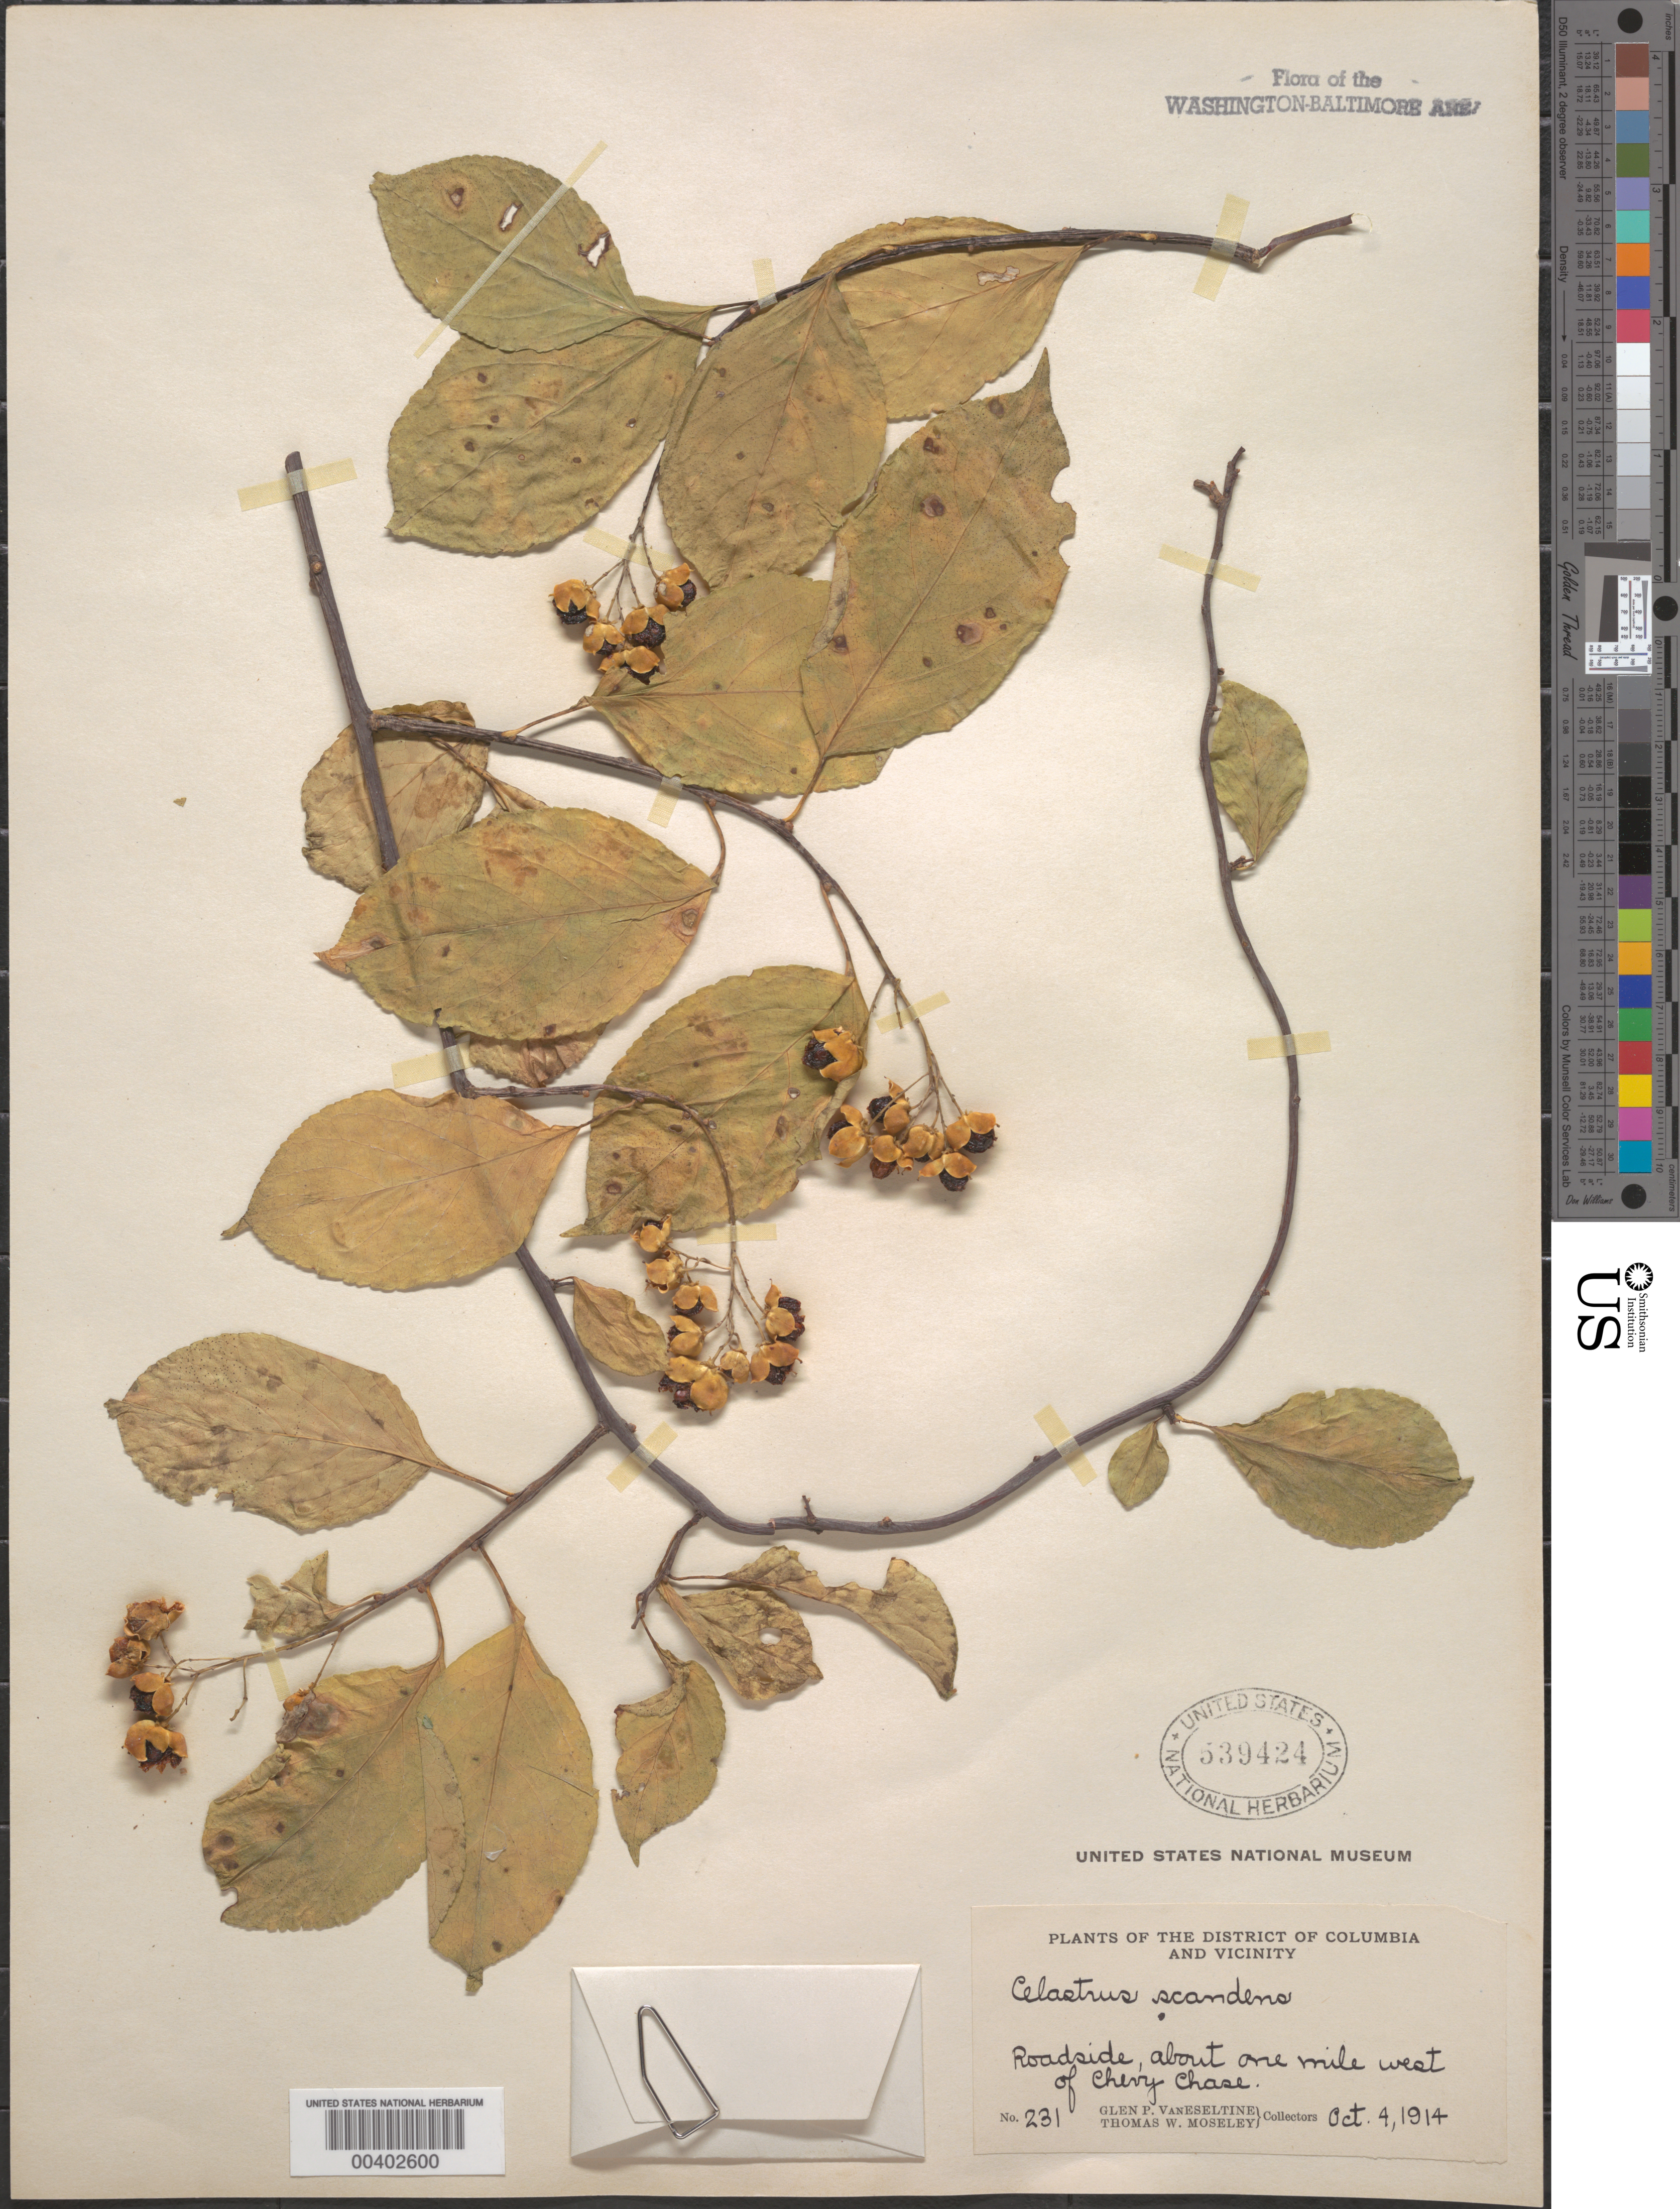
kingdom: Plantae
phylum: Tracheophyta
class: Magnoliopsida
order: Celastrales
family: Celastraceae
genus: Celastrus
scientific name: Celastrus scandens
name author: L.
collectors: G. P. Van Eseltine & T. Moseley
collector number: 231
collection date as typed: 04 Oct 1914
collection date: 1914-10-04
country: United States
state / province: Maryland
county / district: Montgomery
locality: West of Chevy Chase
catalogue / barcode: US 539424